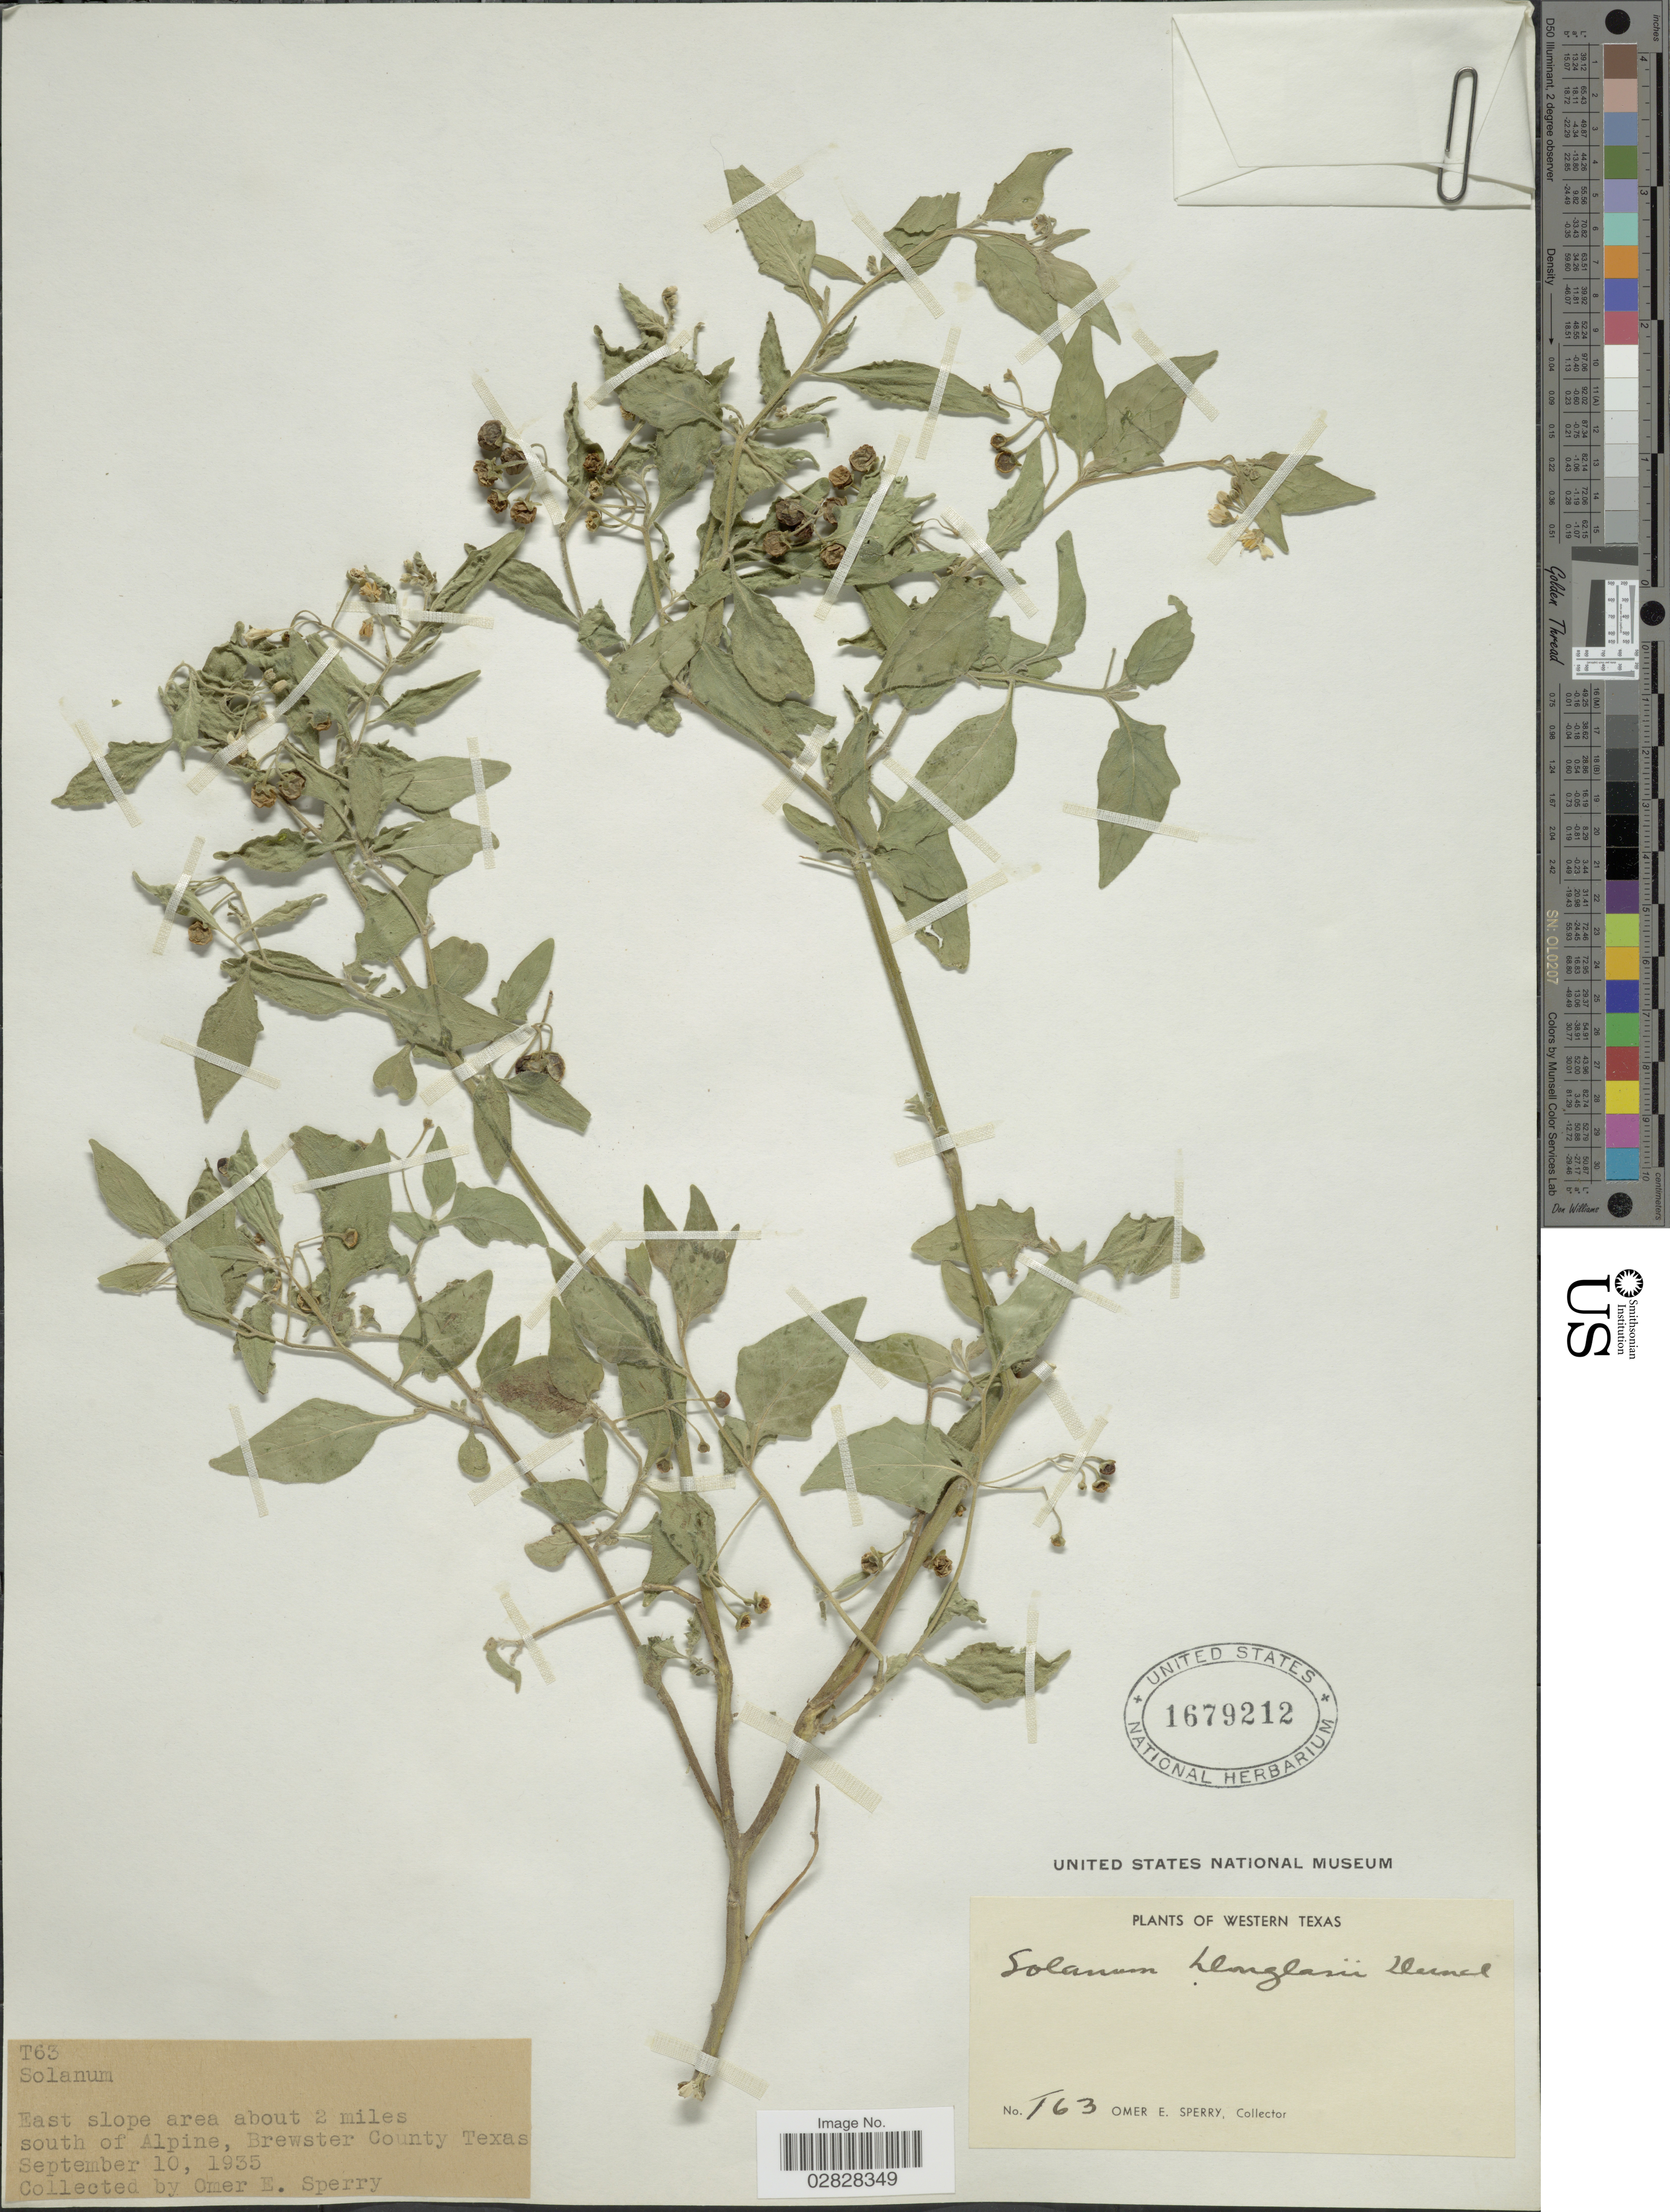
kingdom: Plantae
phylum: Tracheophyta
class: Magnoliopsida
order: Solanales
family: Solanaceae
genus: Solanum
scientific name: Solanum douglasii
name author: Dunal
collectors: O. E. Sperry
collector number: T63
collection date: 1935-09-10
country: United States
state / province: Texas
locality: East slope area about 2 miles south of Alpine, Brewster County.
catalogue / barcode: US 1679212